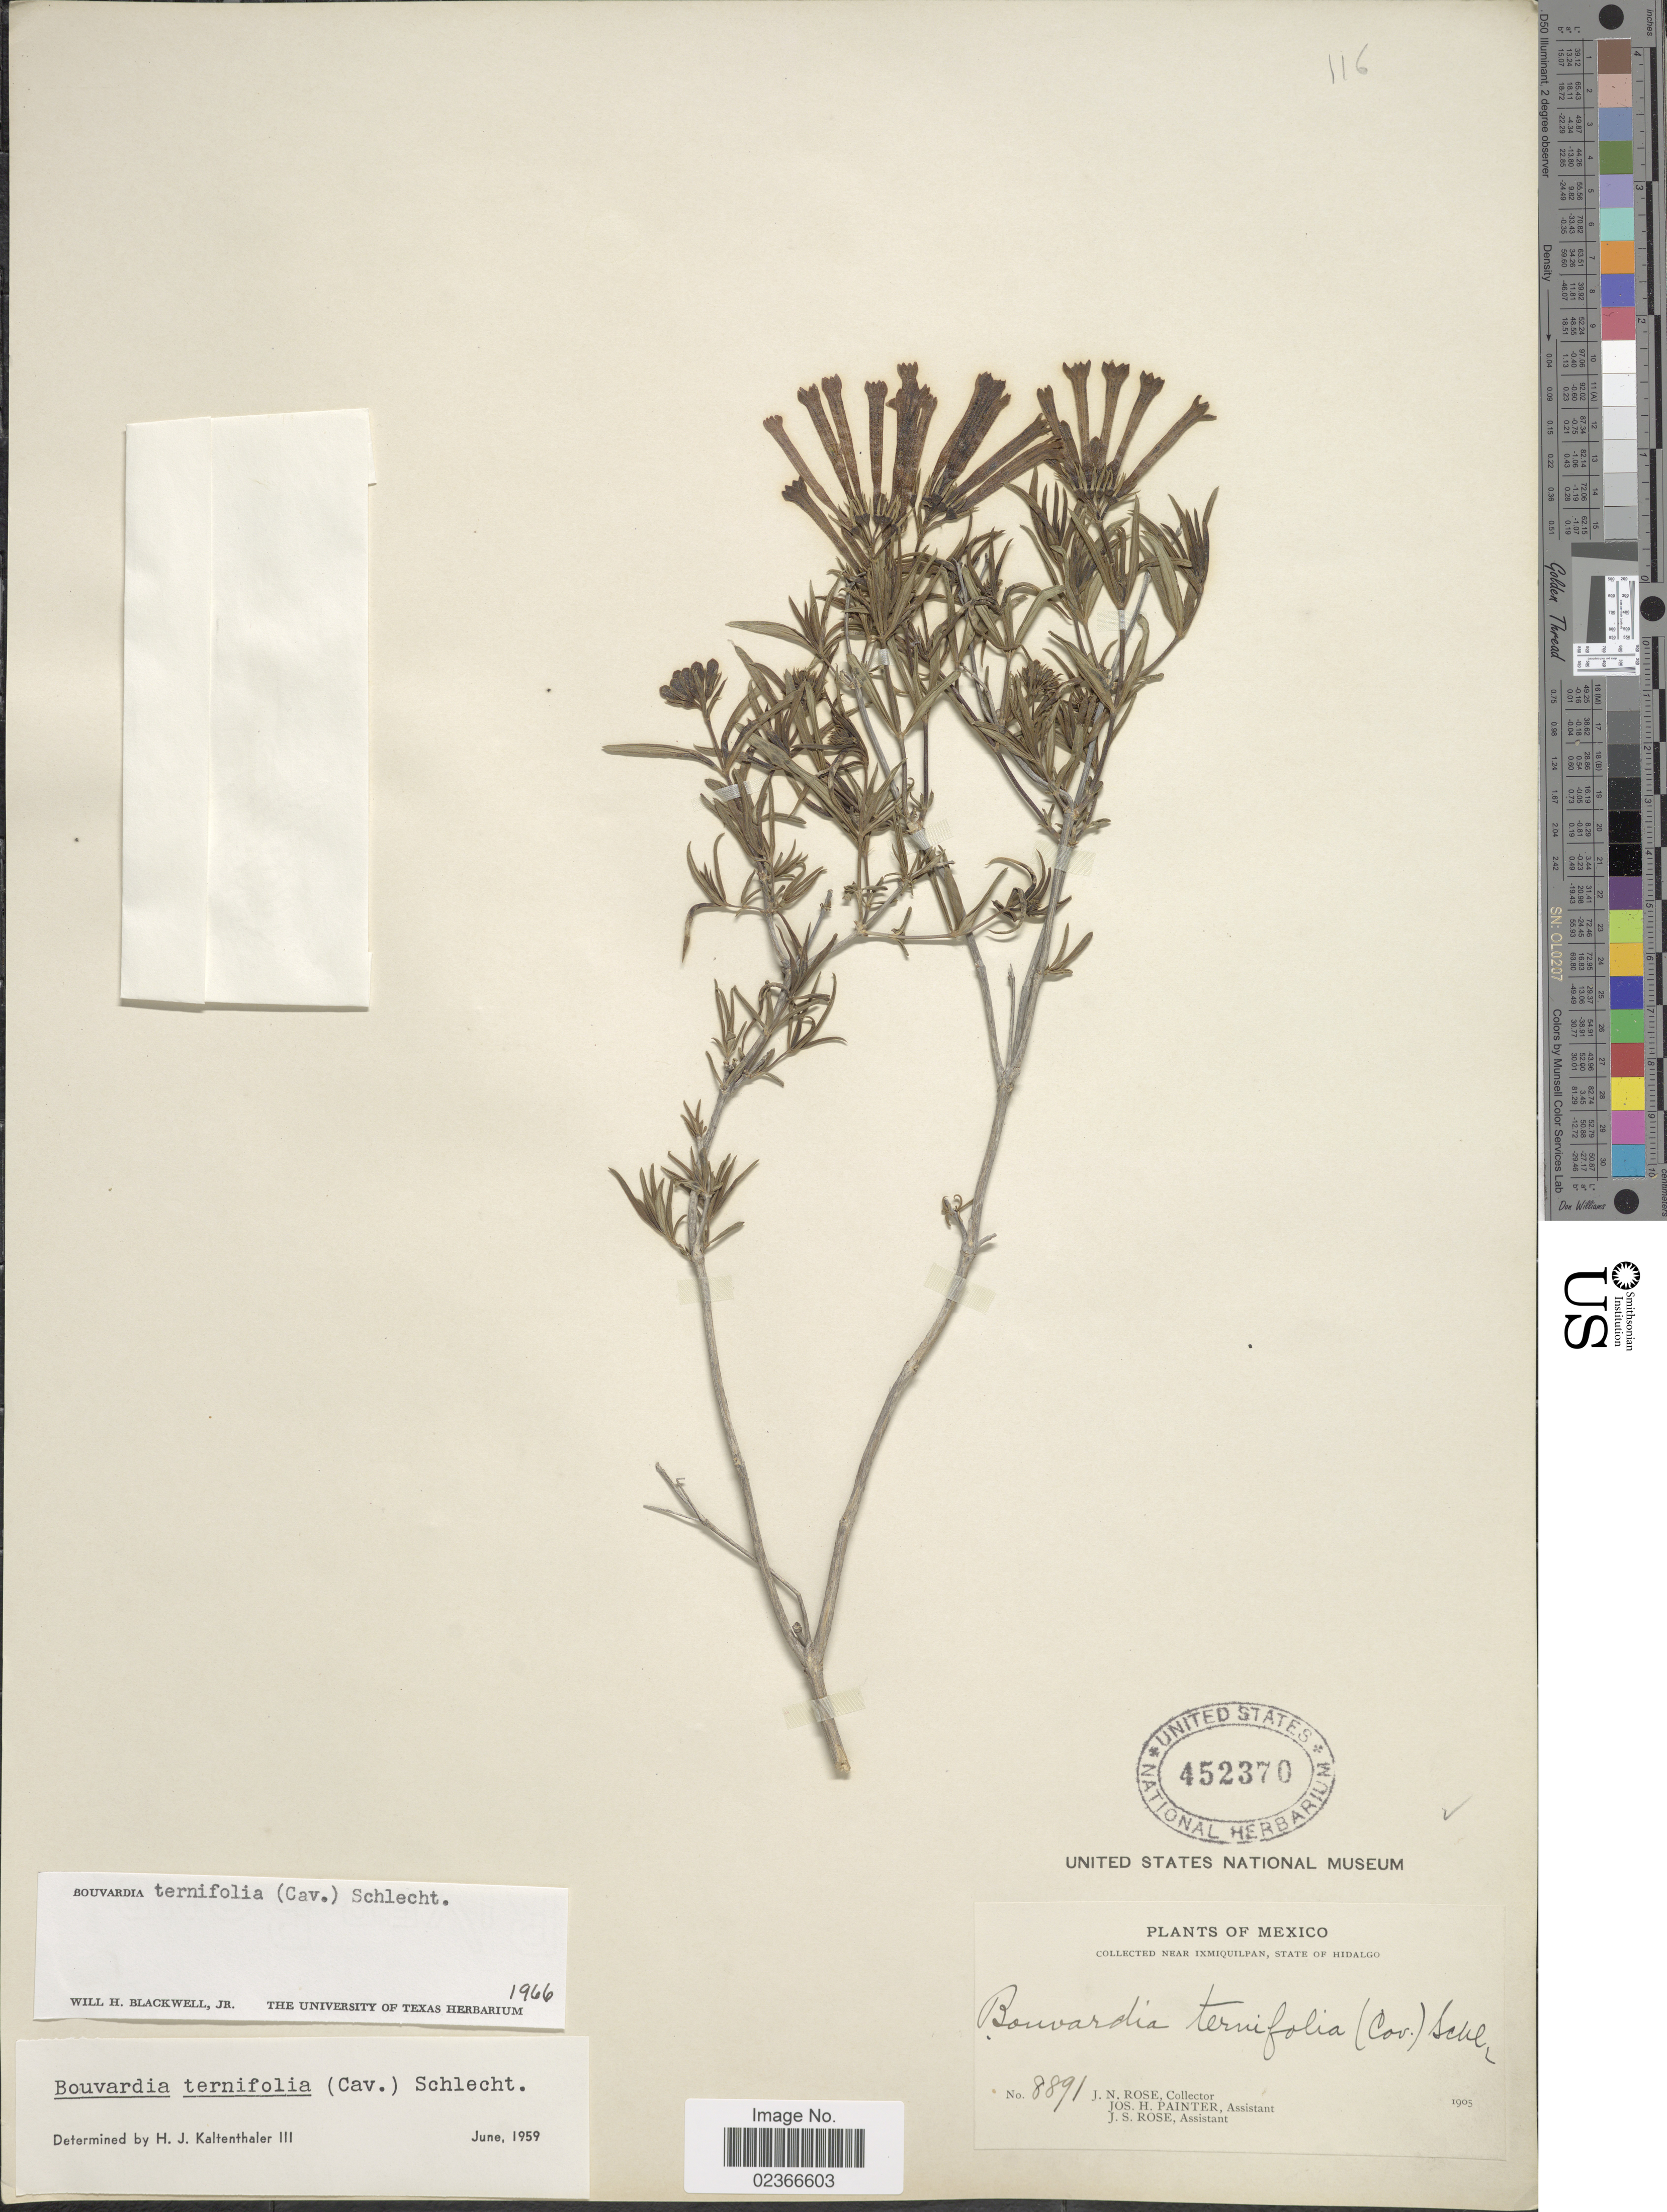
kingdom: Plantae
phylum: Tracheophyta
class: Magnoliopsida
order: Gentianales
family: Rubiaceae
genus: Bouvardia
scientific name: Bouvardia ternifolia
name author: (Cav.) Schltdl.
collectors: J. N. Rose, J. H. Painter & J. S. Rose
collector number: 8891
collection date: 1905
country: Mexico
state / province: Hidalgo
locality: Near Ixmiquilpan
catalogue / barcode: US 452370